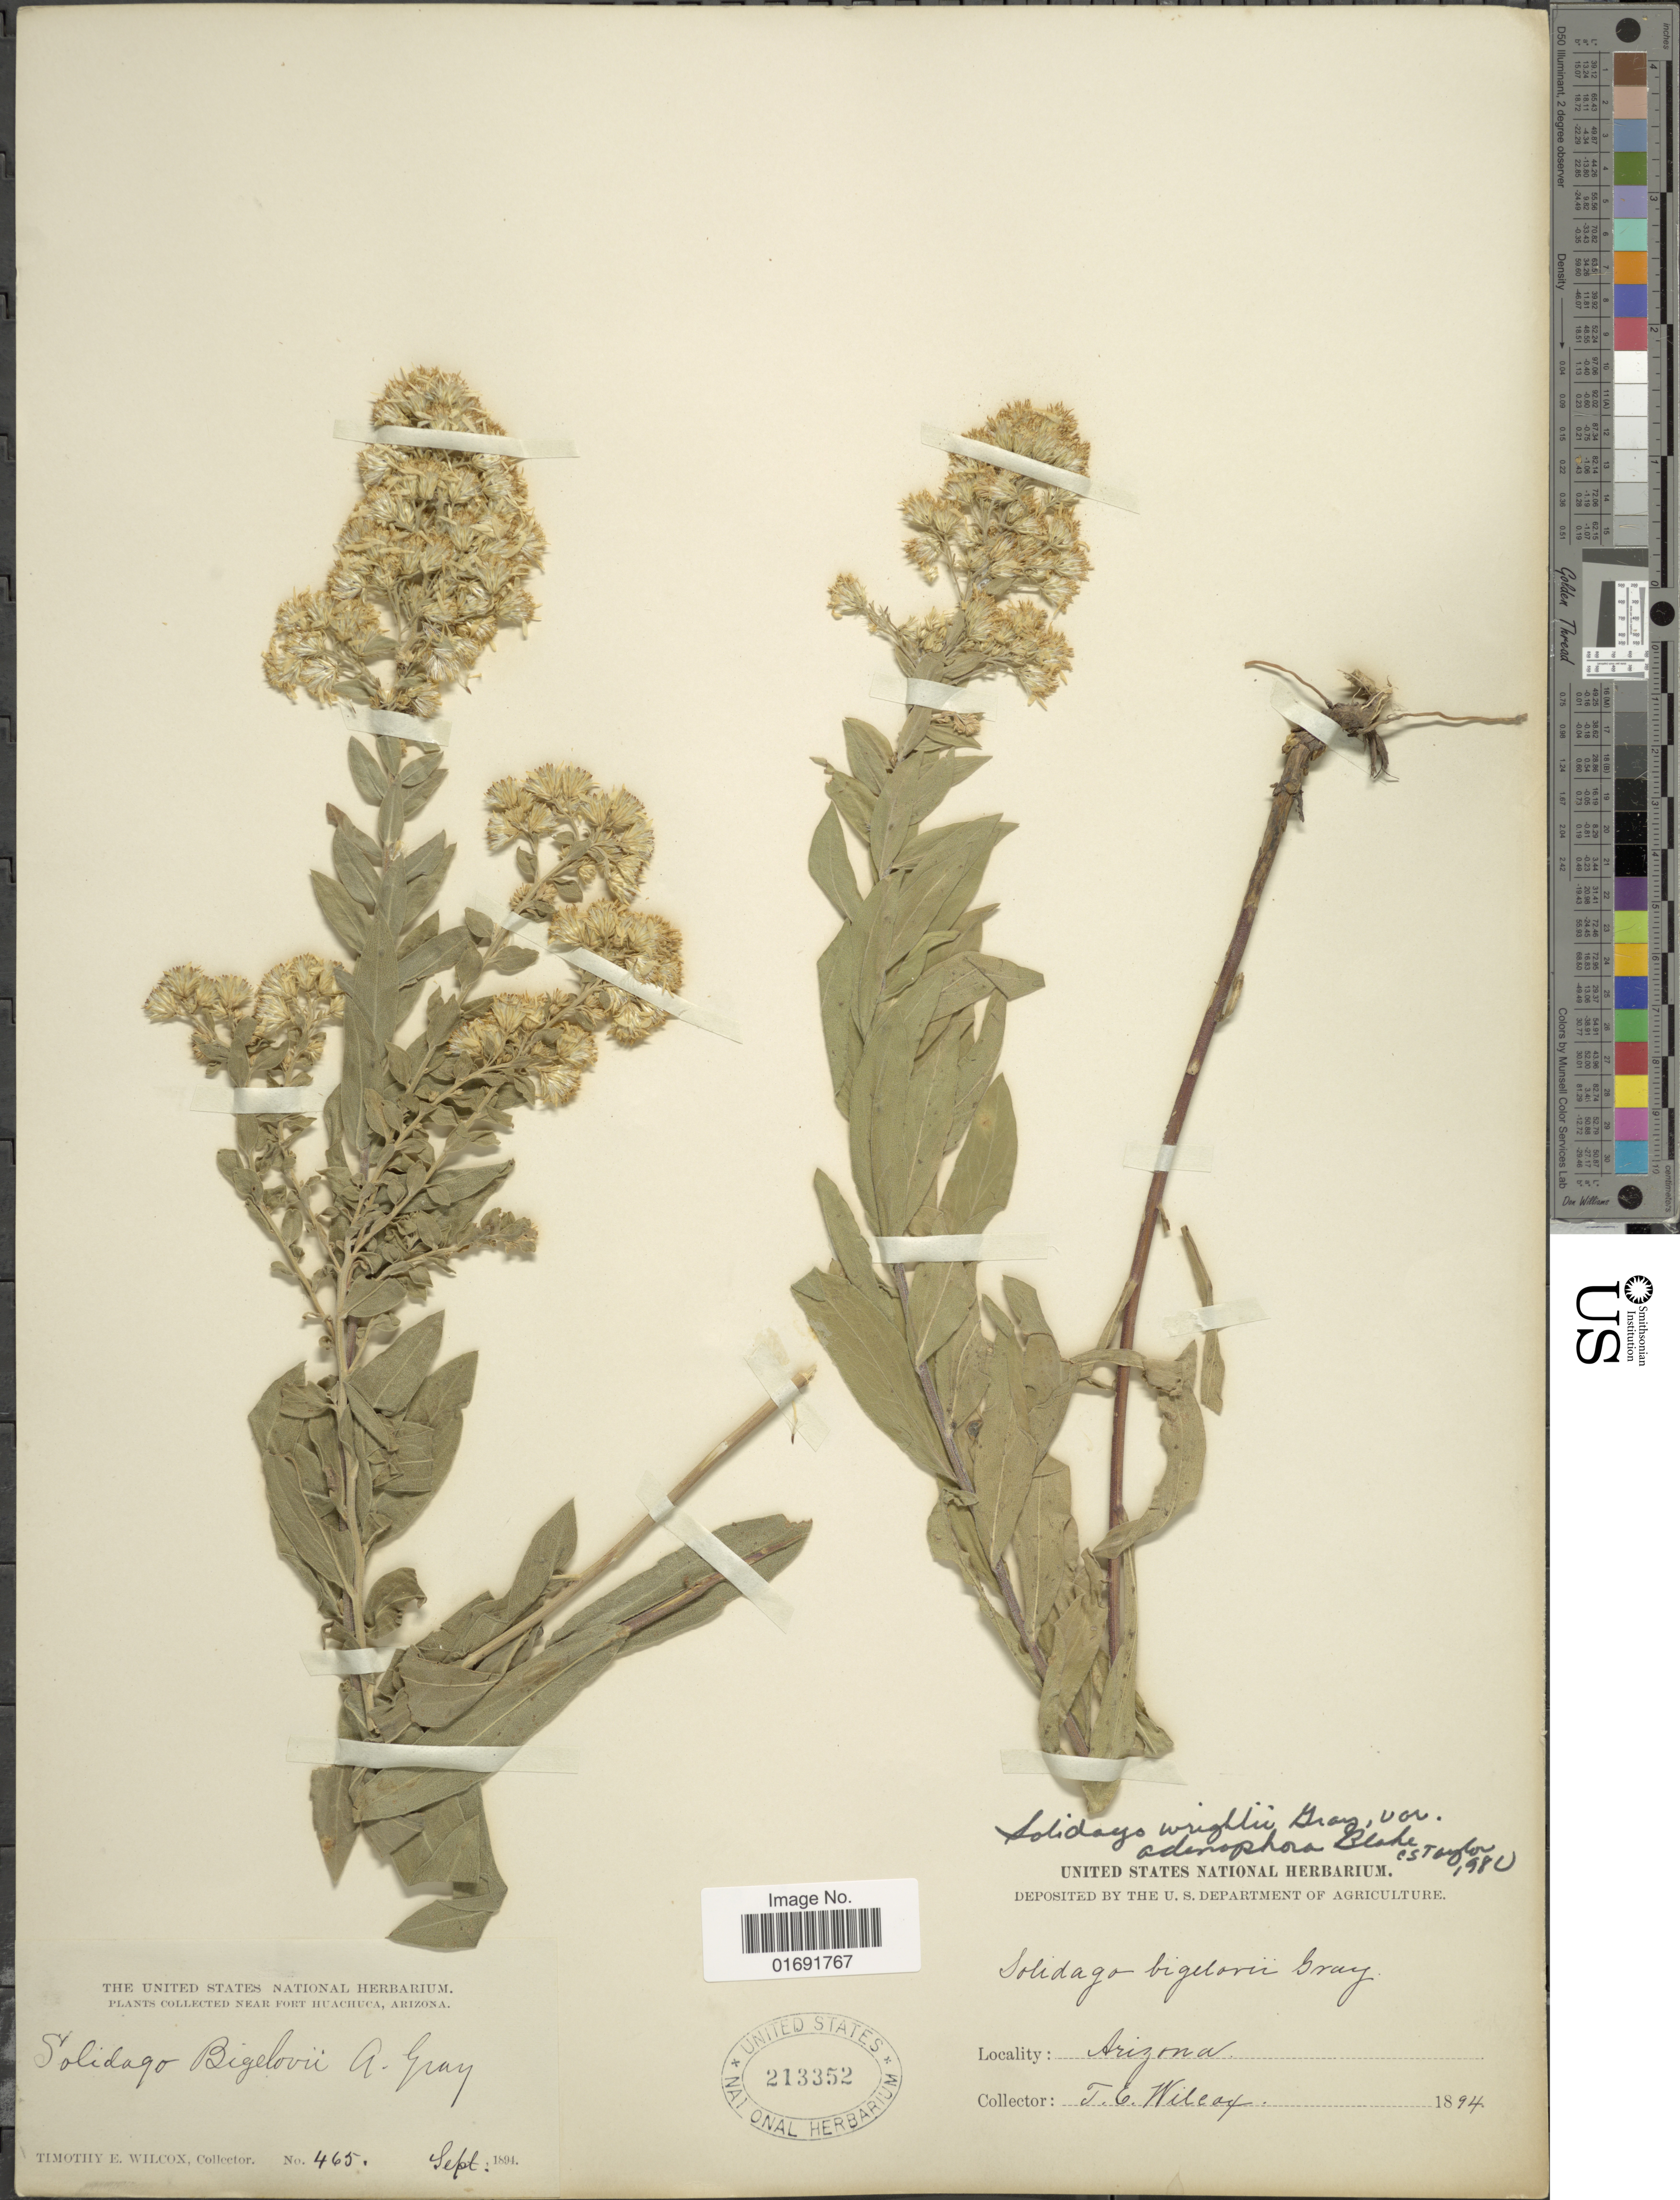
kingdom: Plantae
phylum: Tracheophyta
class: Magnoliopsida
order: Asterales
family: Asteraceae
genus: Solidago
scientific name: Solidago wrightii var. adenophora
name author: S.F. Blake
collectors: T. E. Wilcox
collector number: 465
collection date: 1894-09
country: United States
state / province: Arizona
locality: Near Fort Huachuca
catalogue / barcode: US 213352